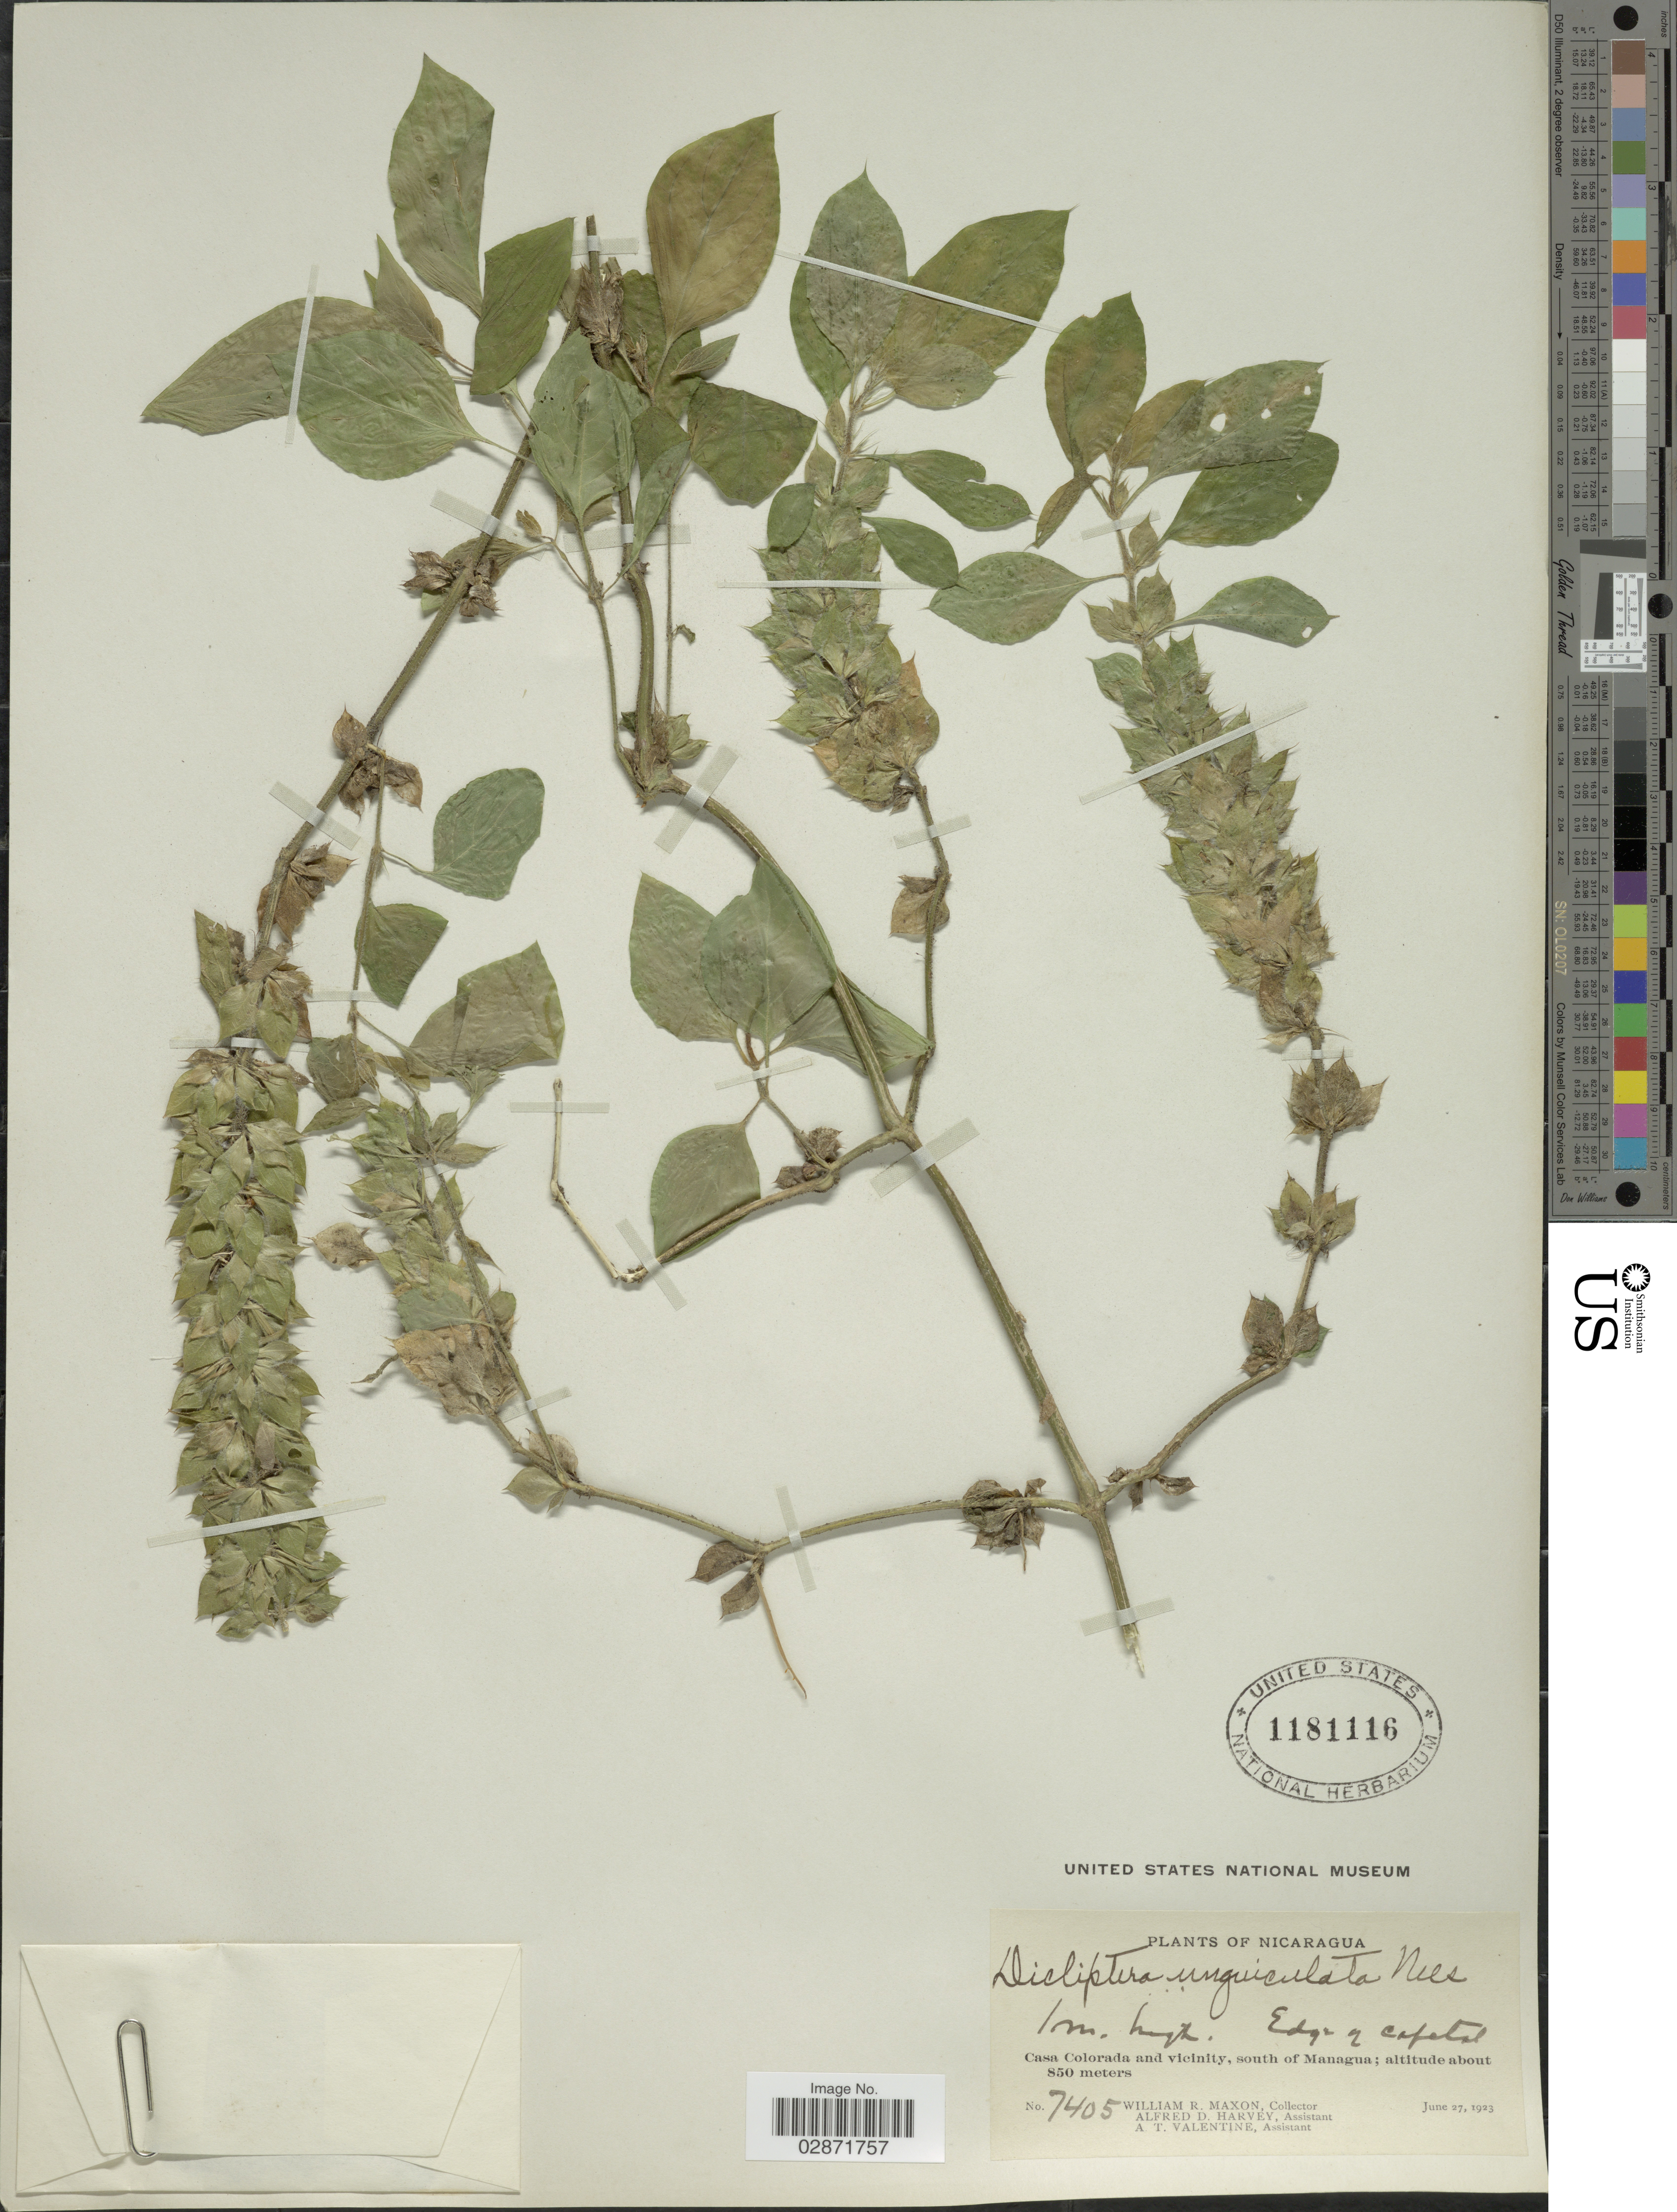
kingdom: Plantae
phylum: Tracheophyta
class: Magnoliopsida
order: Lamiales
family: Acanthaceae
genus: Dicliptera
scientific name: Dicliptera unguiculata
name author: Nees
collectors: W. R. Maxon, A. D. Harvey & A. Valentine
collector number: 7405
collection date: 1923-06-27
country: Nicaragua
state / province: Managua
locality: Casa Colorada and vicinity, south of Managua.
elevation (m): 850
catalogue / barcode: US 1181116